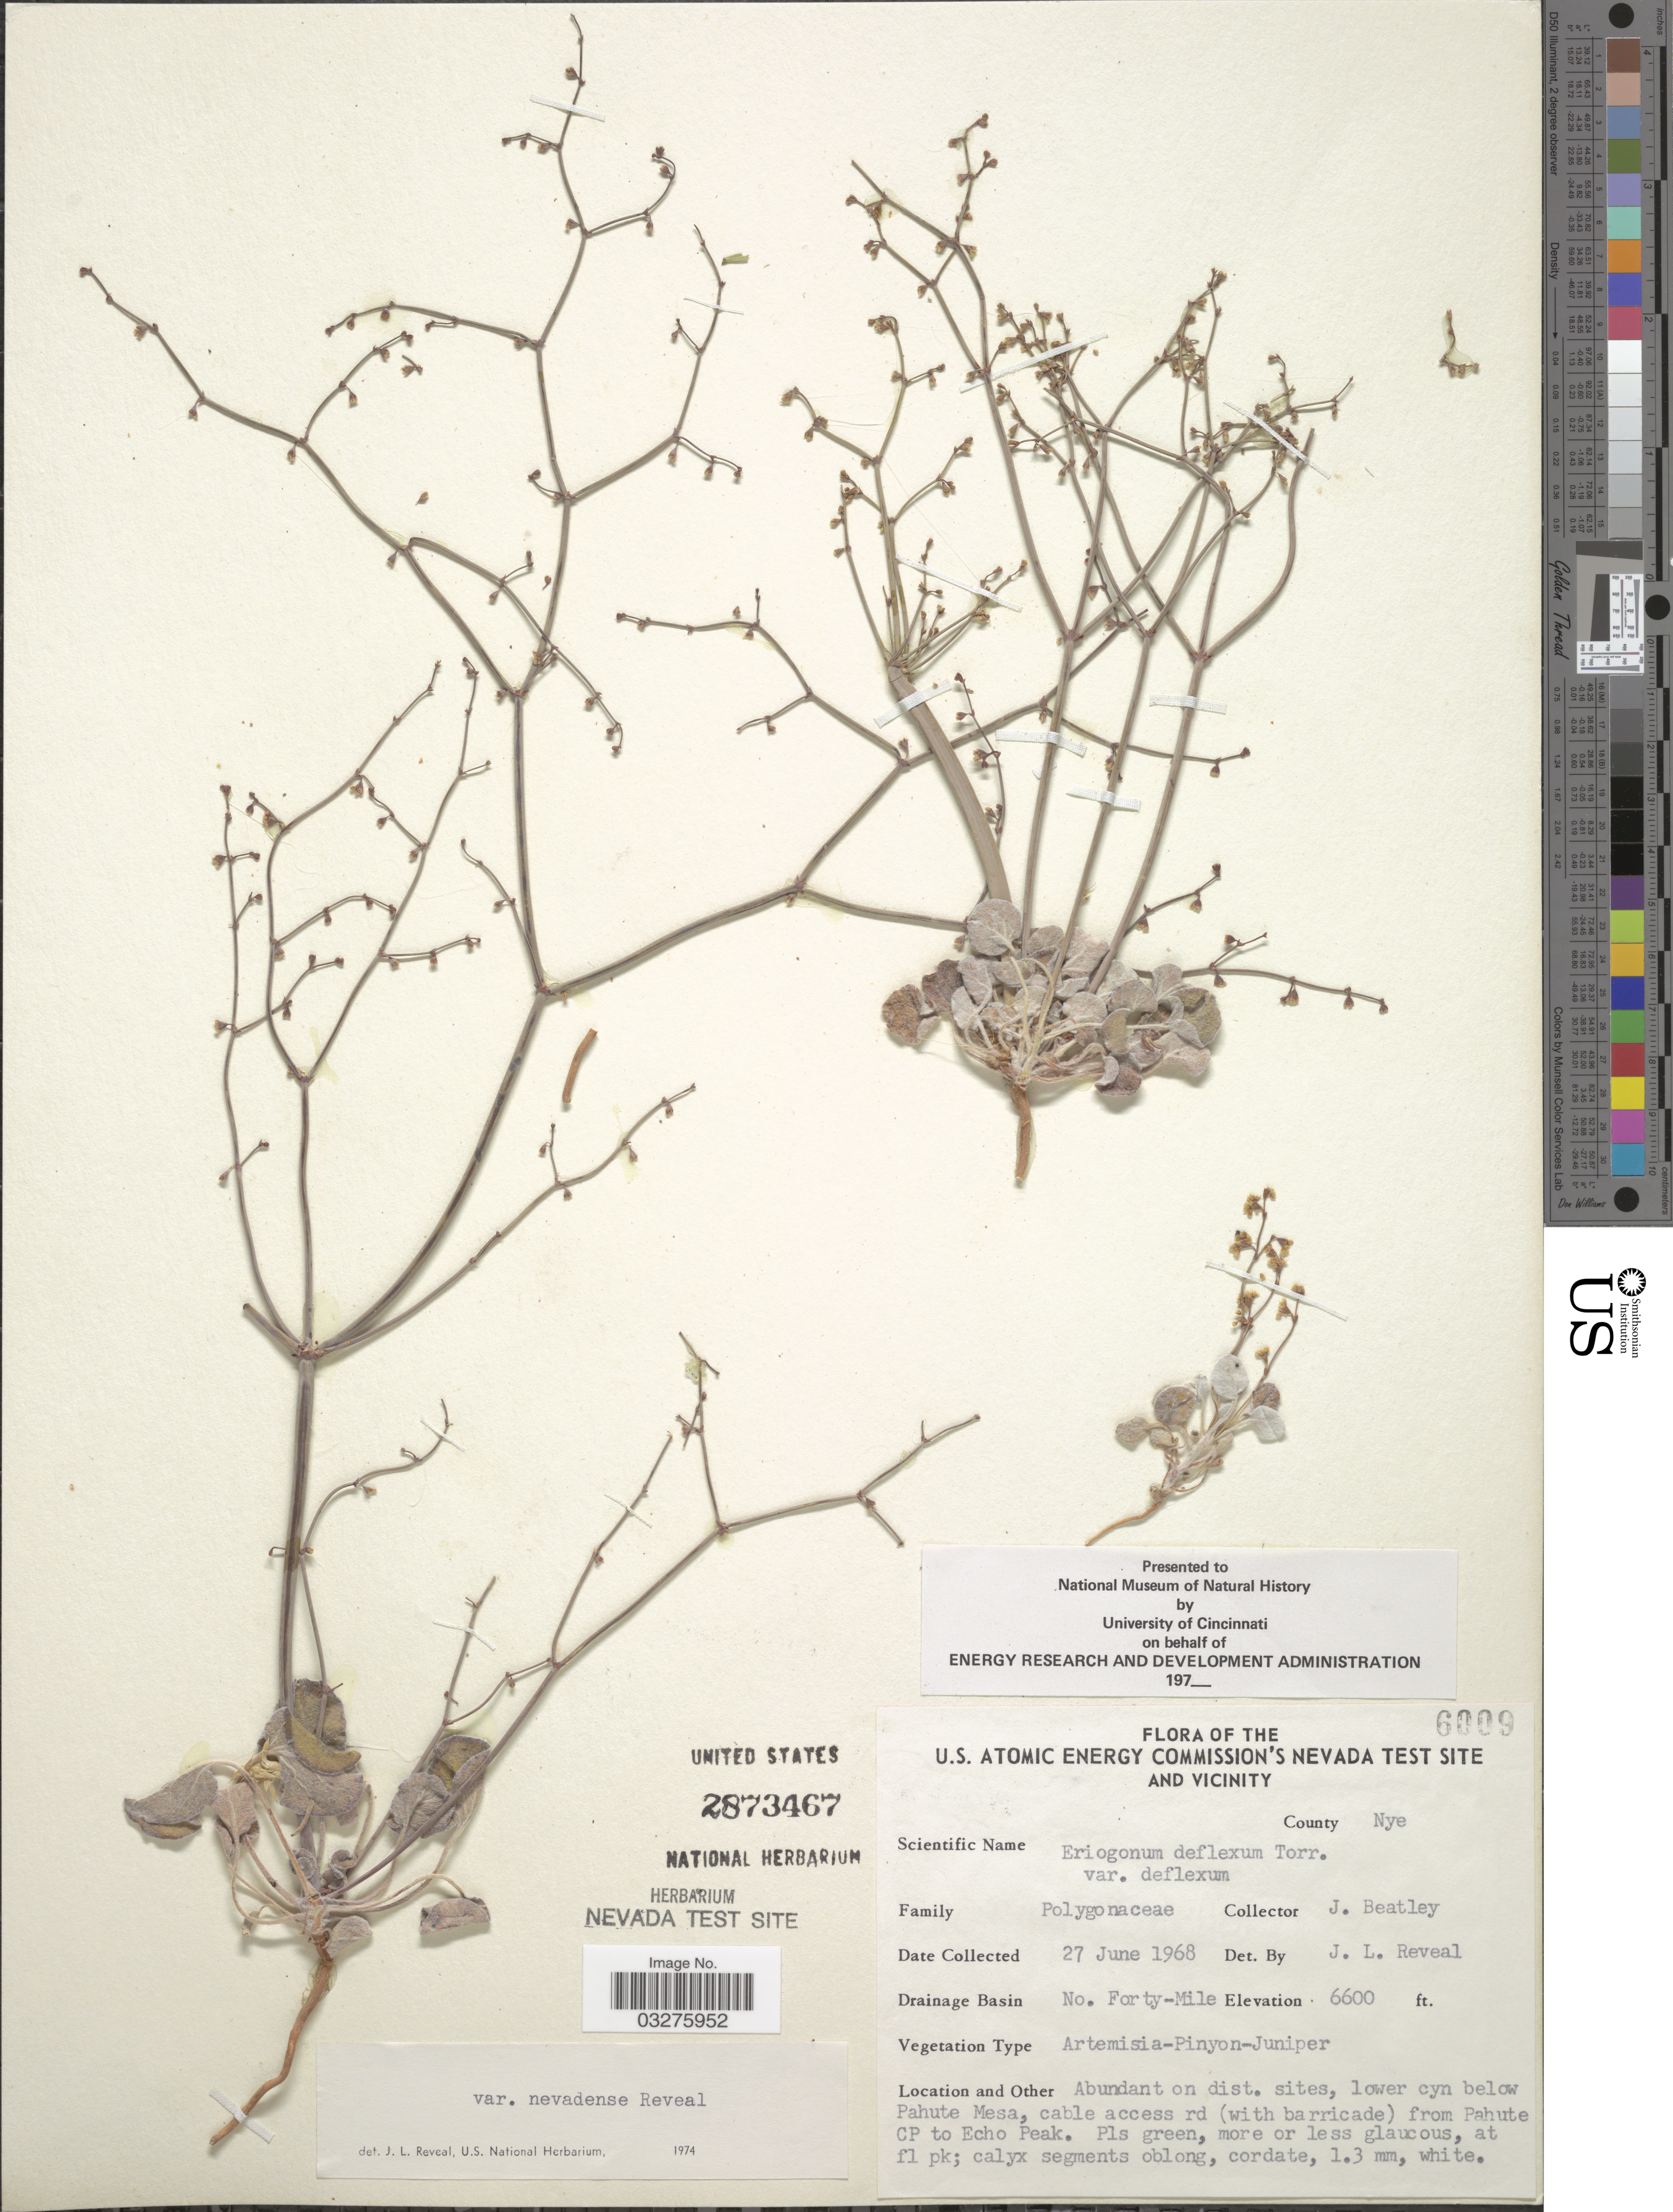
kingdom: Plantae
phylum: Tracheophyta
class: Magnoliopsida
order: Caryophyllales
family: Polygonaceae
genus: Eriogonum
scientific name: Eriogonum deflexum var. nevadense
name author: Reveal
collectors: J. C. Beatley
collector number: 6009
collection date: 1968-06-27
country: United States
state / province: Nevada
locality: The U.S. Atomic Energy Commission's Nevada Test Site and vicinity. County Nye. Drainage Basin No. Forty-Mile. Lower cyn below Pahute Mesa, cable access rd (with barricade) from Pahute CP to Echo Peak.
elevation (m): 2012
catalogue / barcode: US 2873467